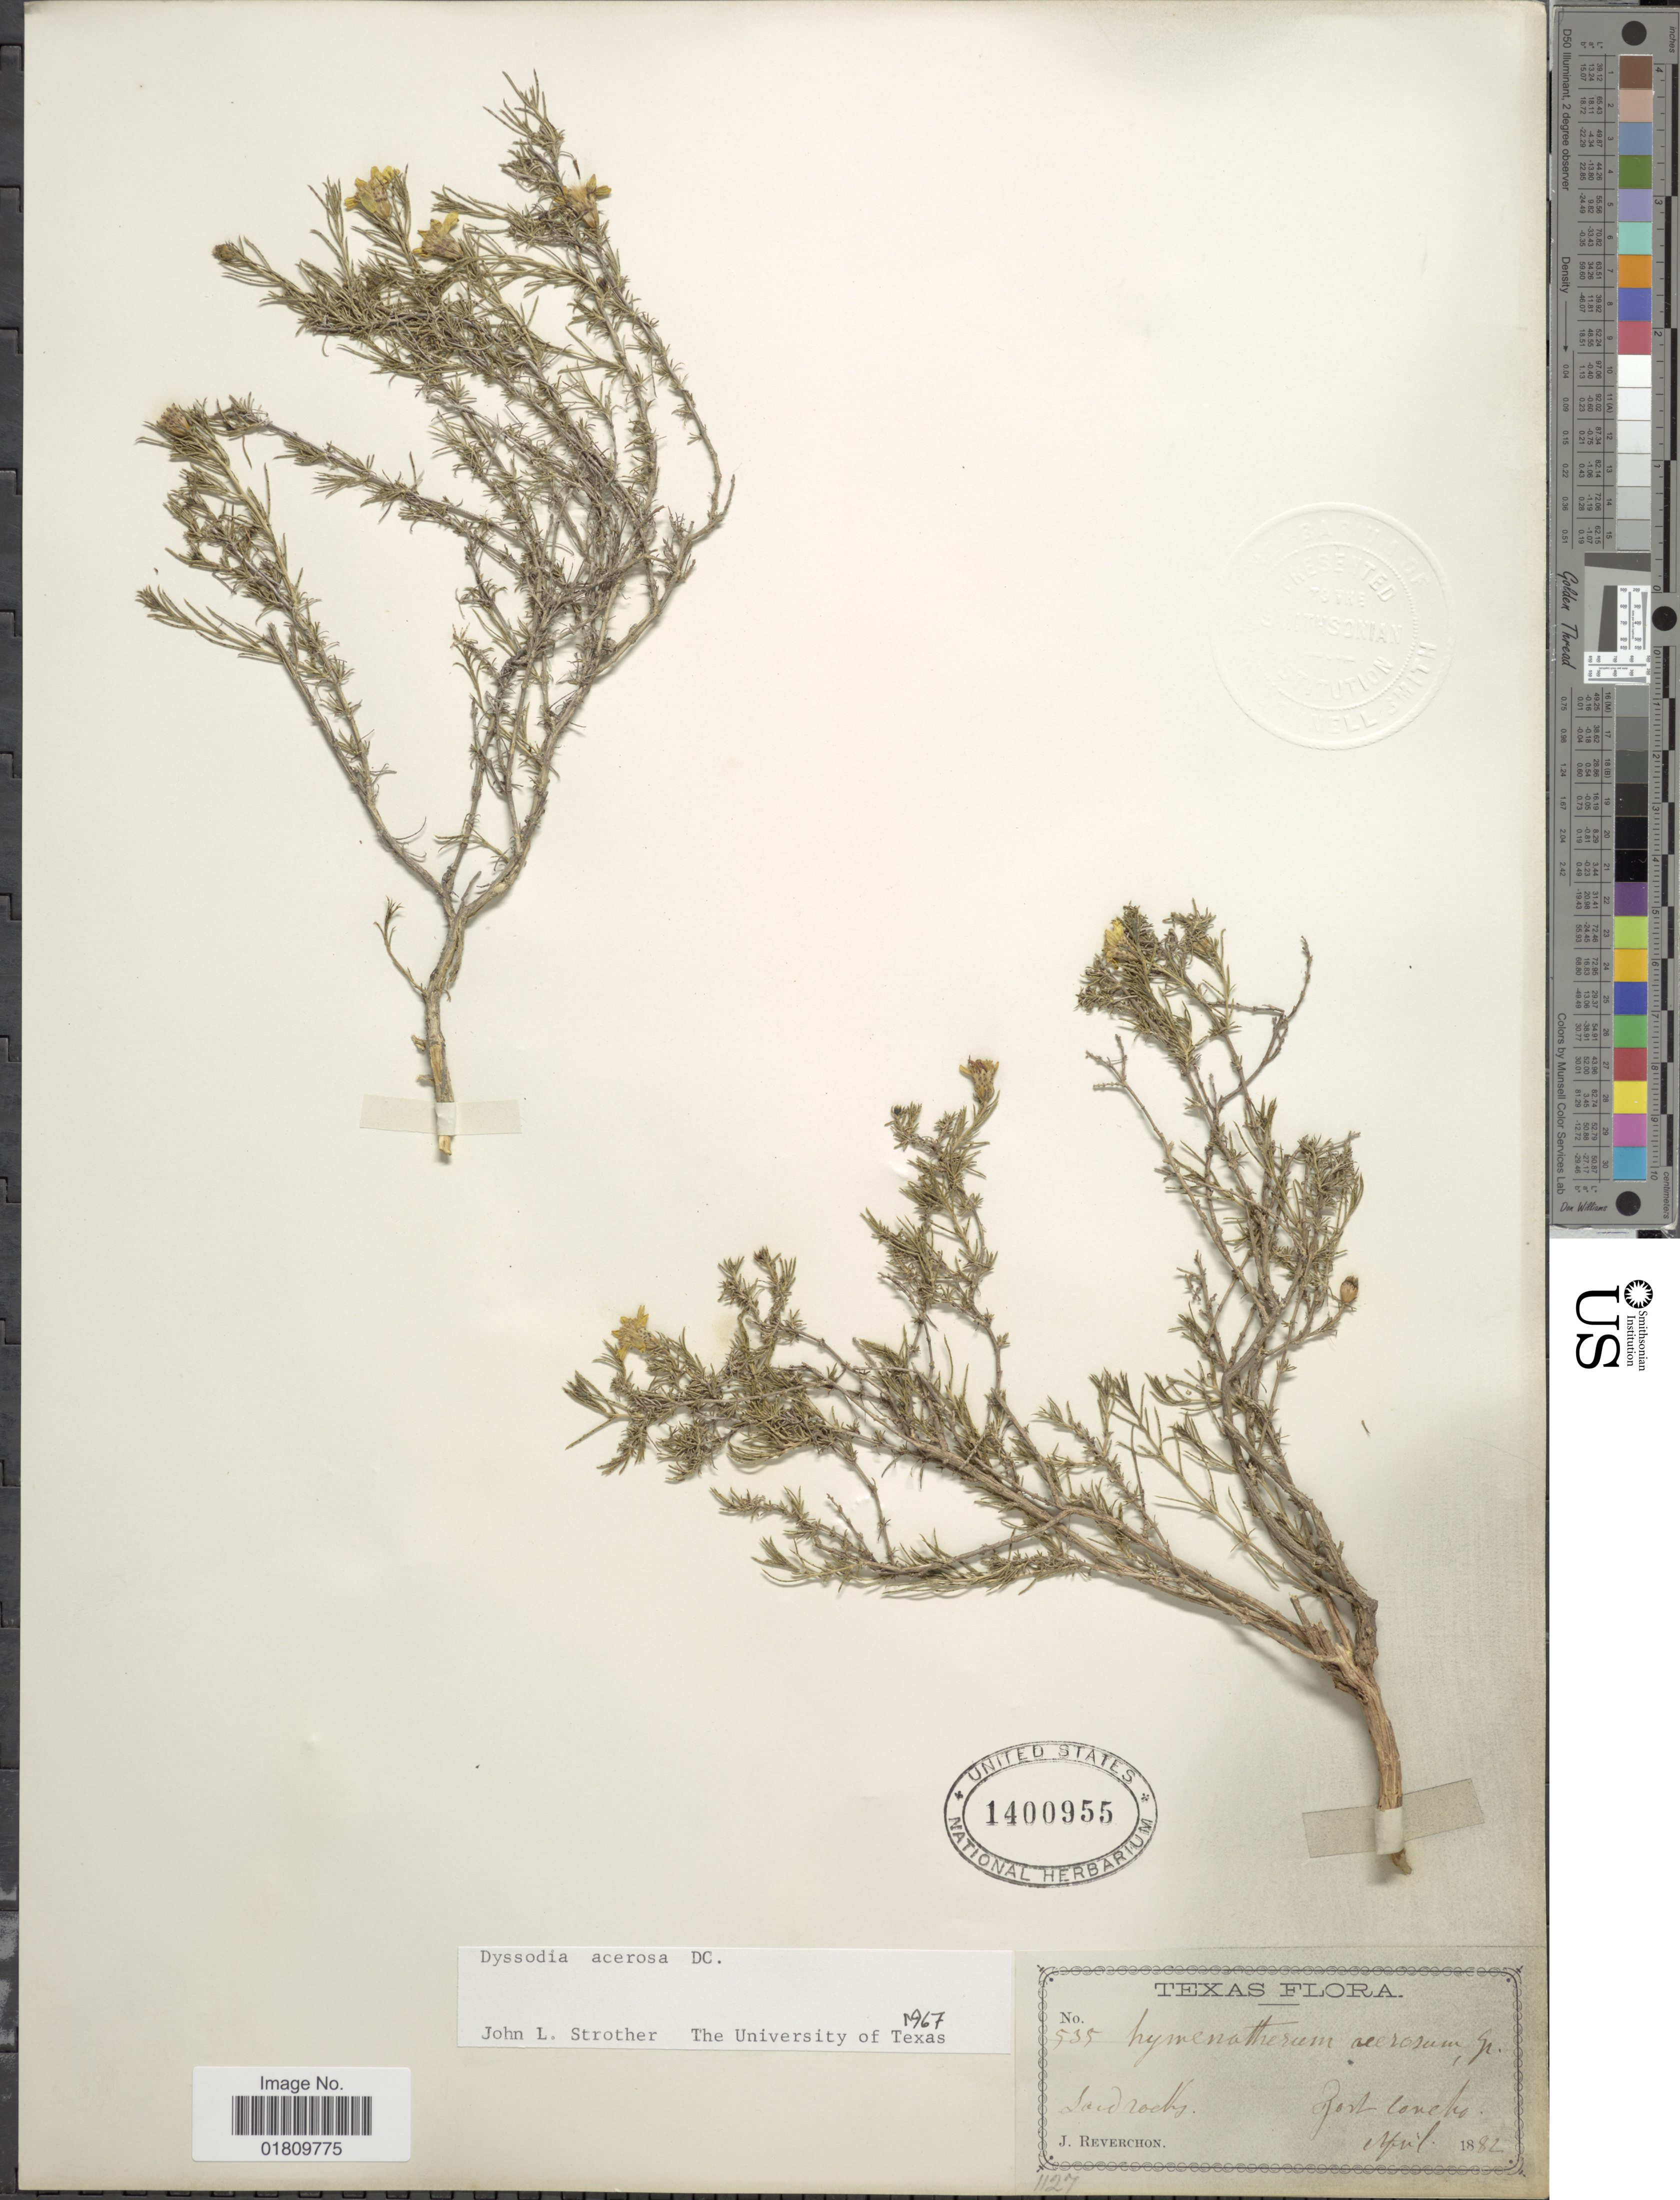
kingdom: Plantae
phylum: Tracheophyta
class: Magnoliopsida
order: Asterales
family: Asteraceae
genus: Thymophylla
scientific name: Thymophylla acerosa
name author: (DC.) Strother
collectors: J. Reverchon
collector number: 535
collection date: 1882-04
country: United States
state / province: Texas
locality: Soid rocky, Fort Rocks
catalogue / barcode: US 1400955